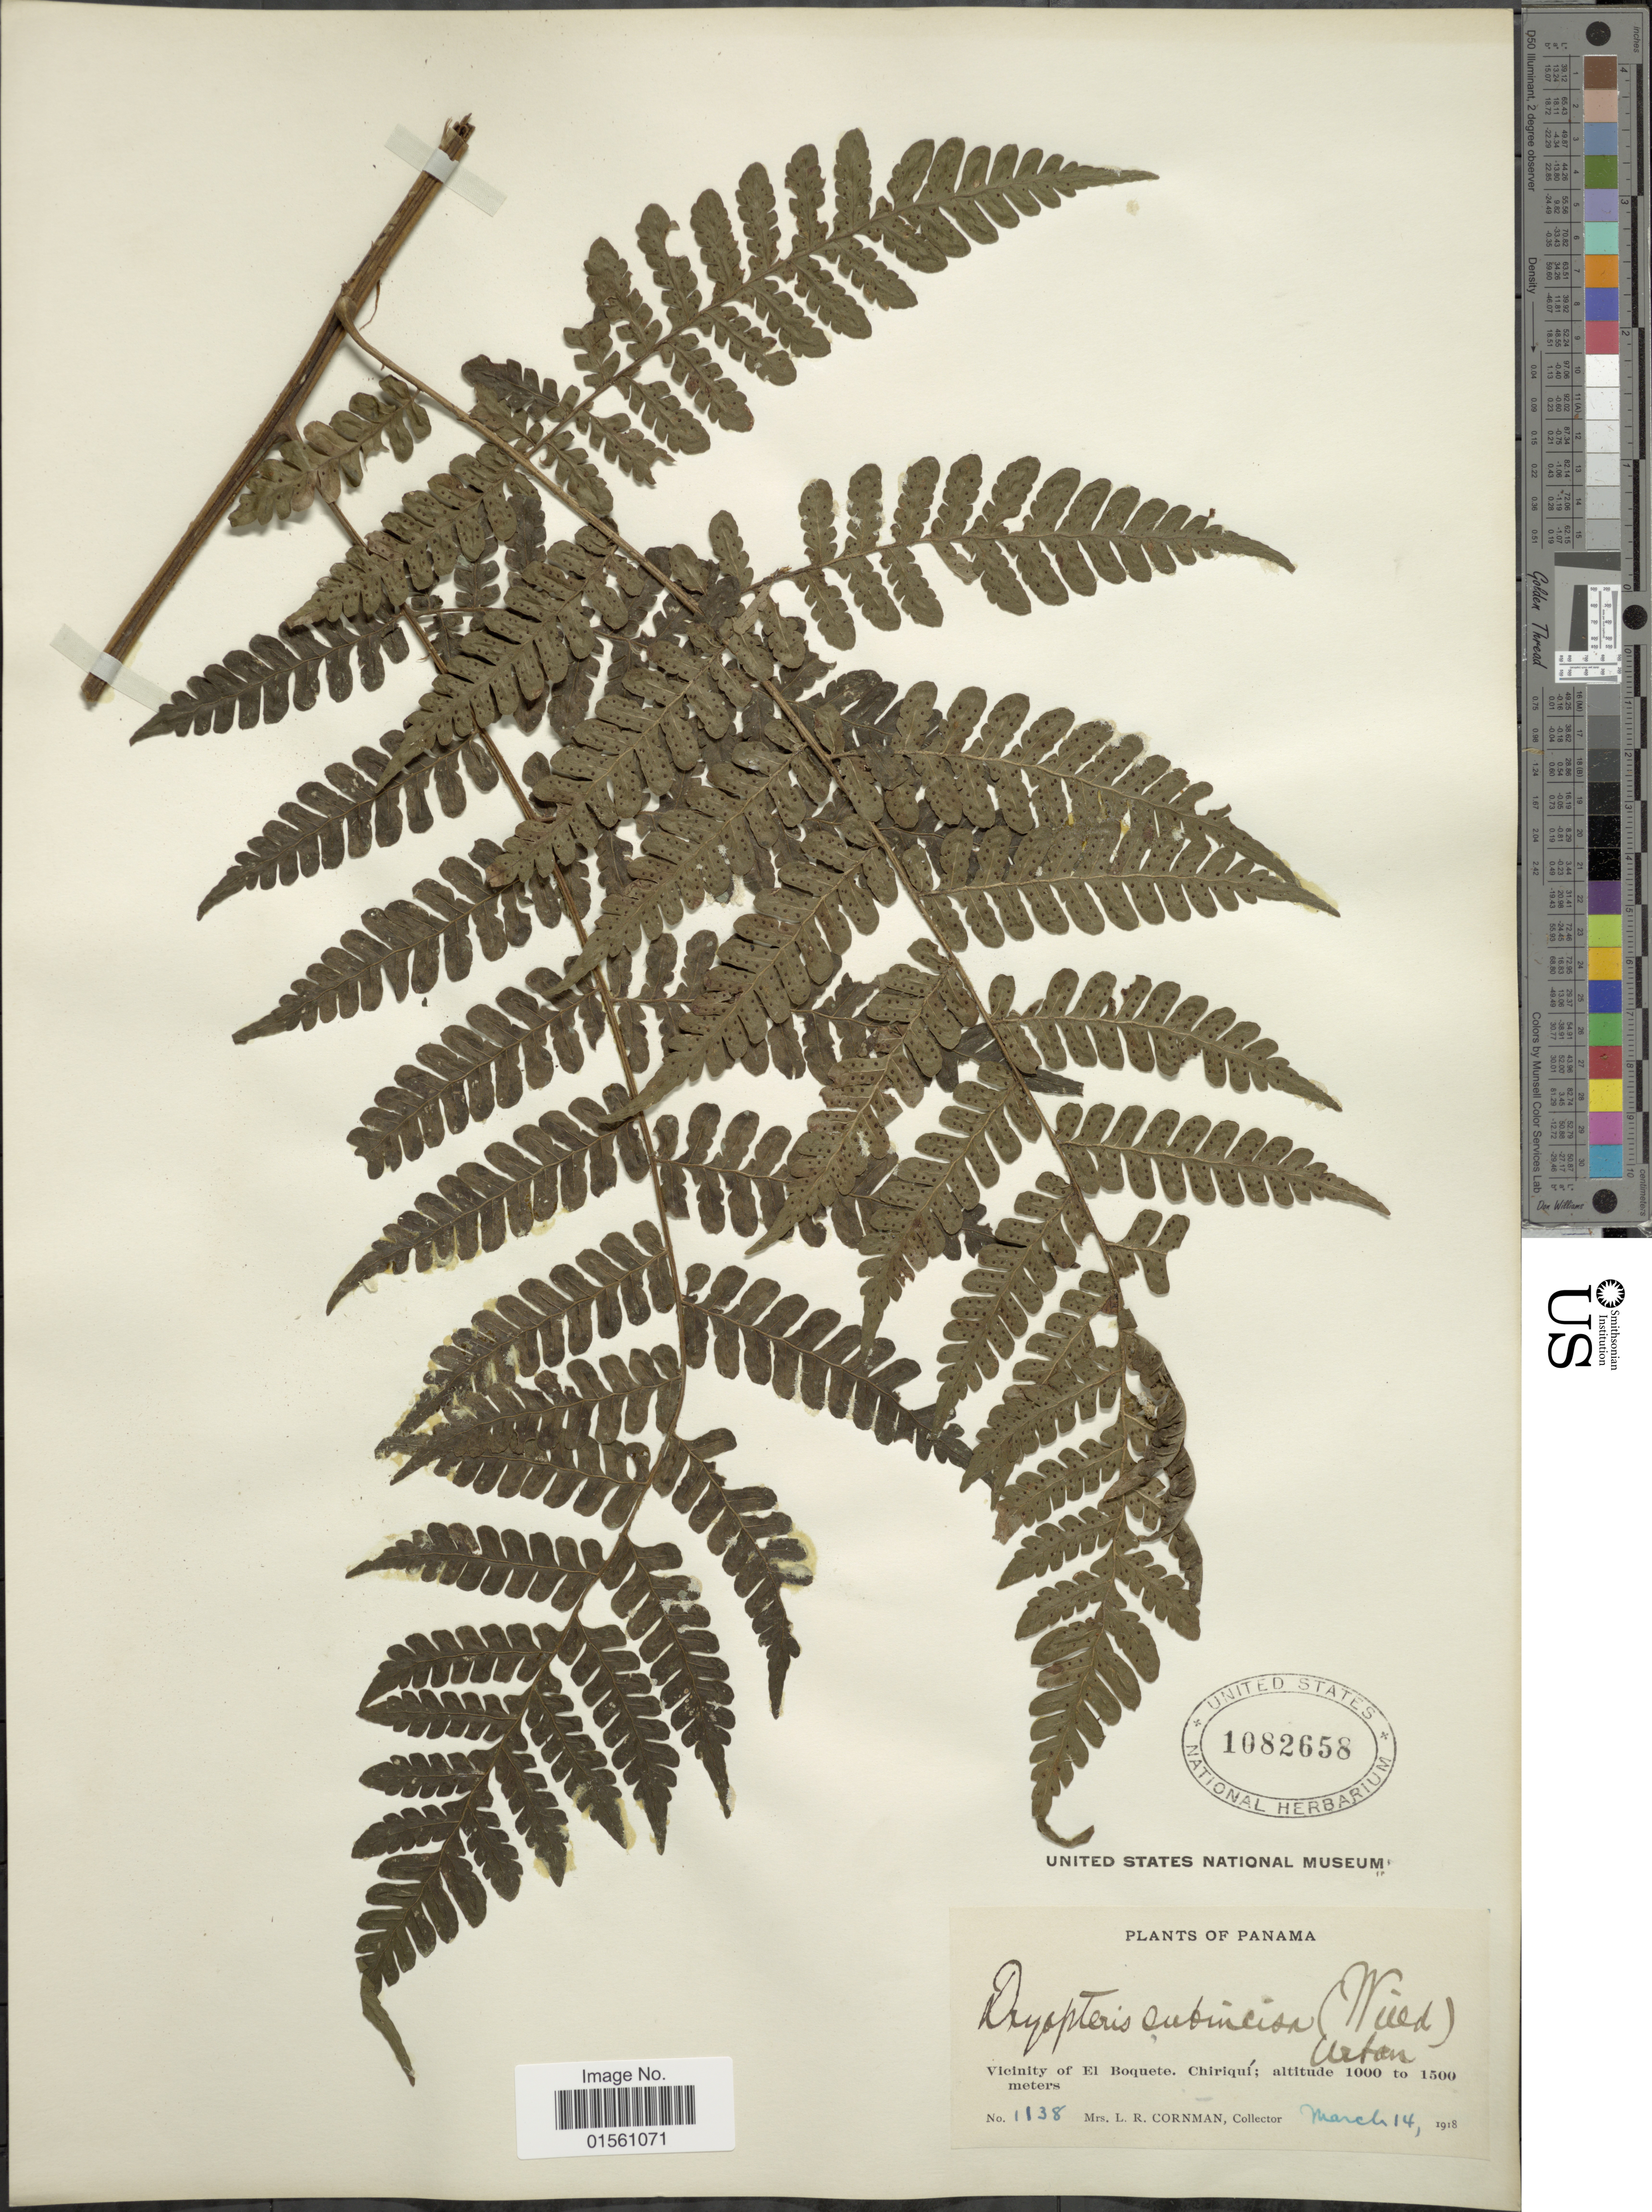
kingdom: Plantae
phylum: Tracheophyta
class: Polypodiopsida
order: Polypodiales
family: Dryopteridaceae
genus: Megalastrum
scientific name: Megalastrum subincisum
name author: (Willd.) A.R. Sm. & R.C. Moran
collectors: L. Cornman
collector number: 1138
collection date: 1918-03-14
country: Panama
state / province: Chiriqui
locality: Vicinity of El Boquete, Chiriqui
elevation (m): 1000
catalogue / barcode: US 1082658